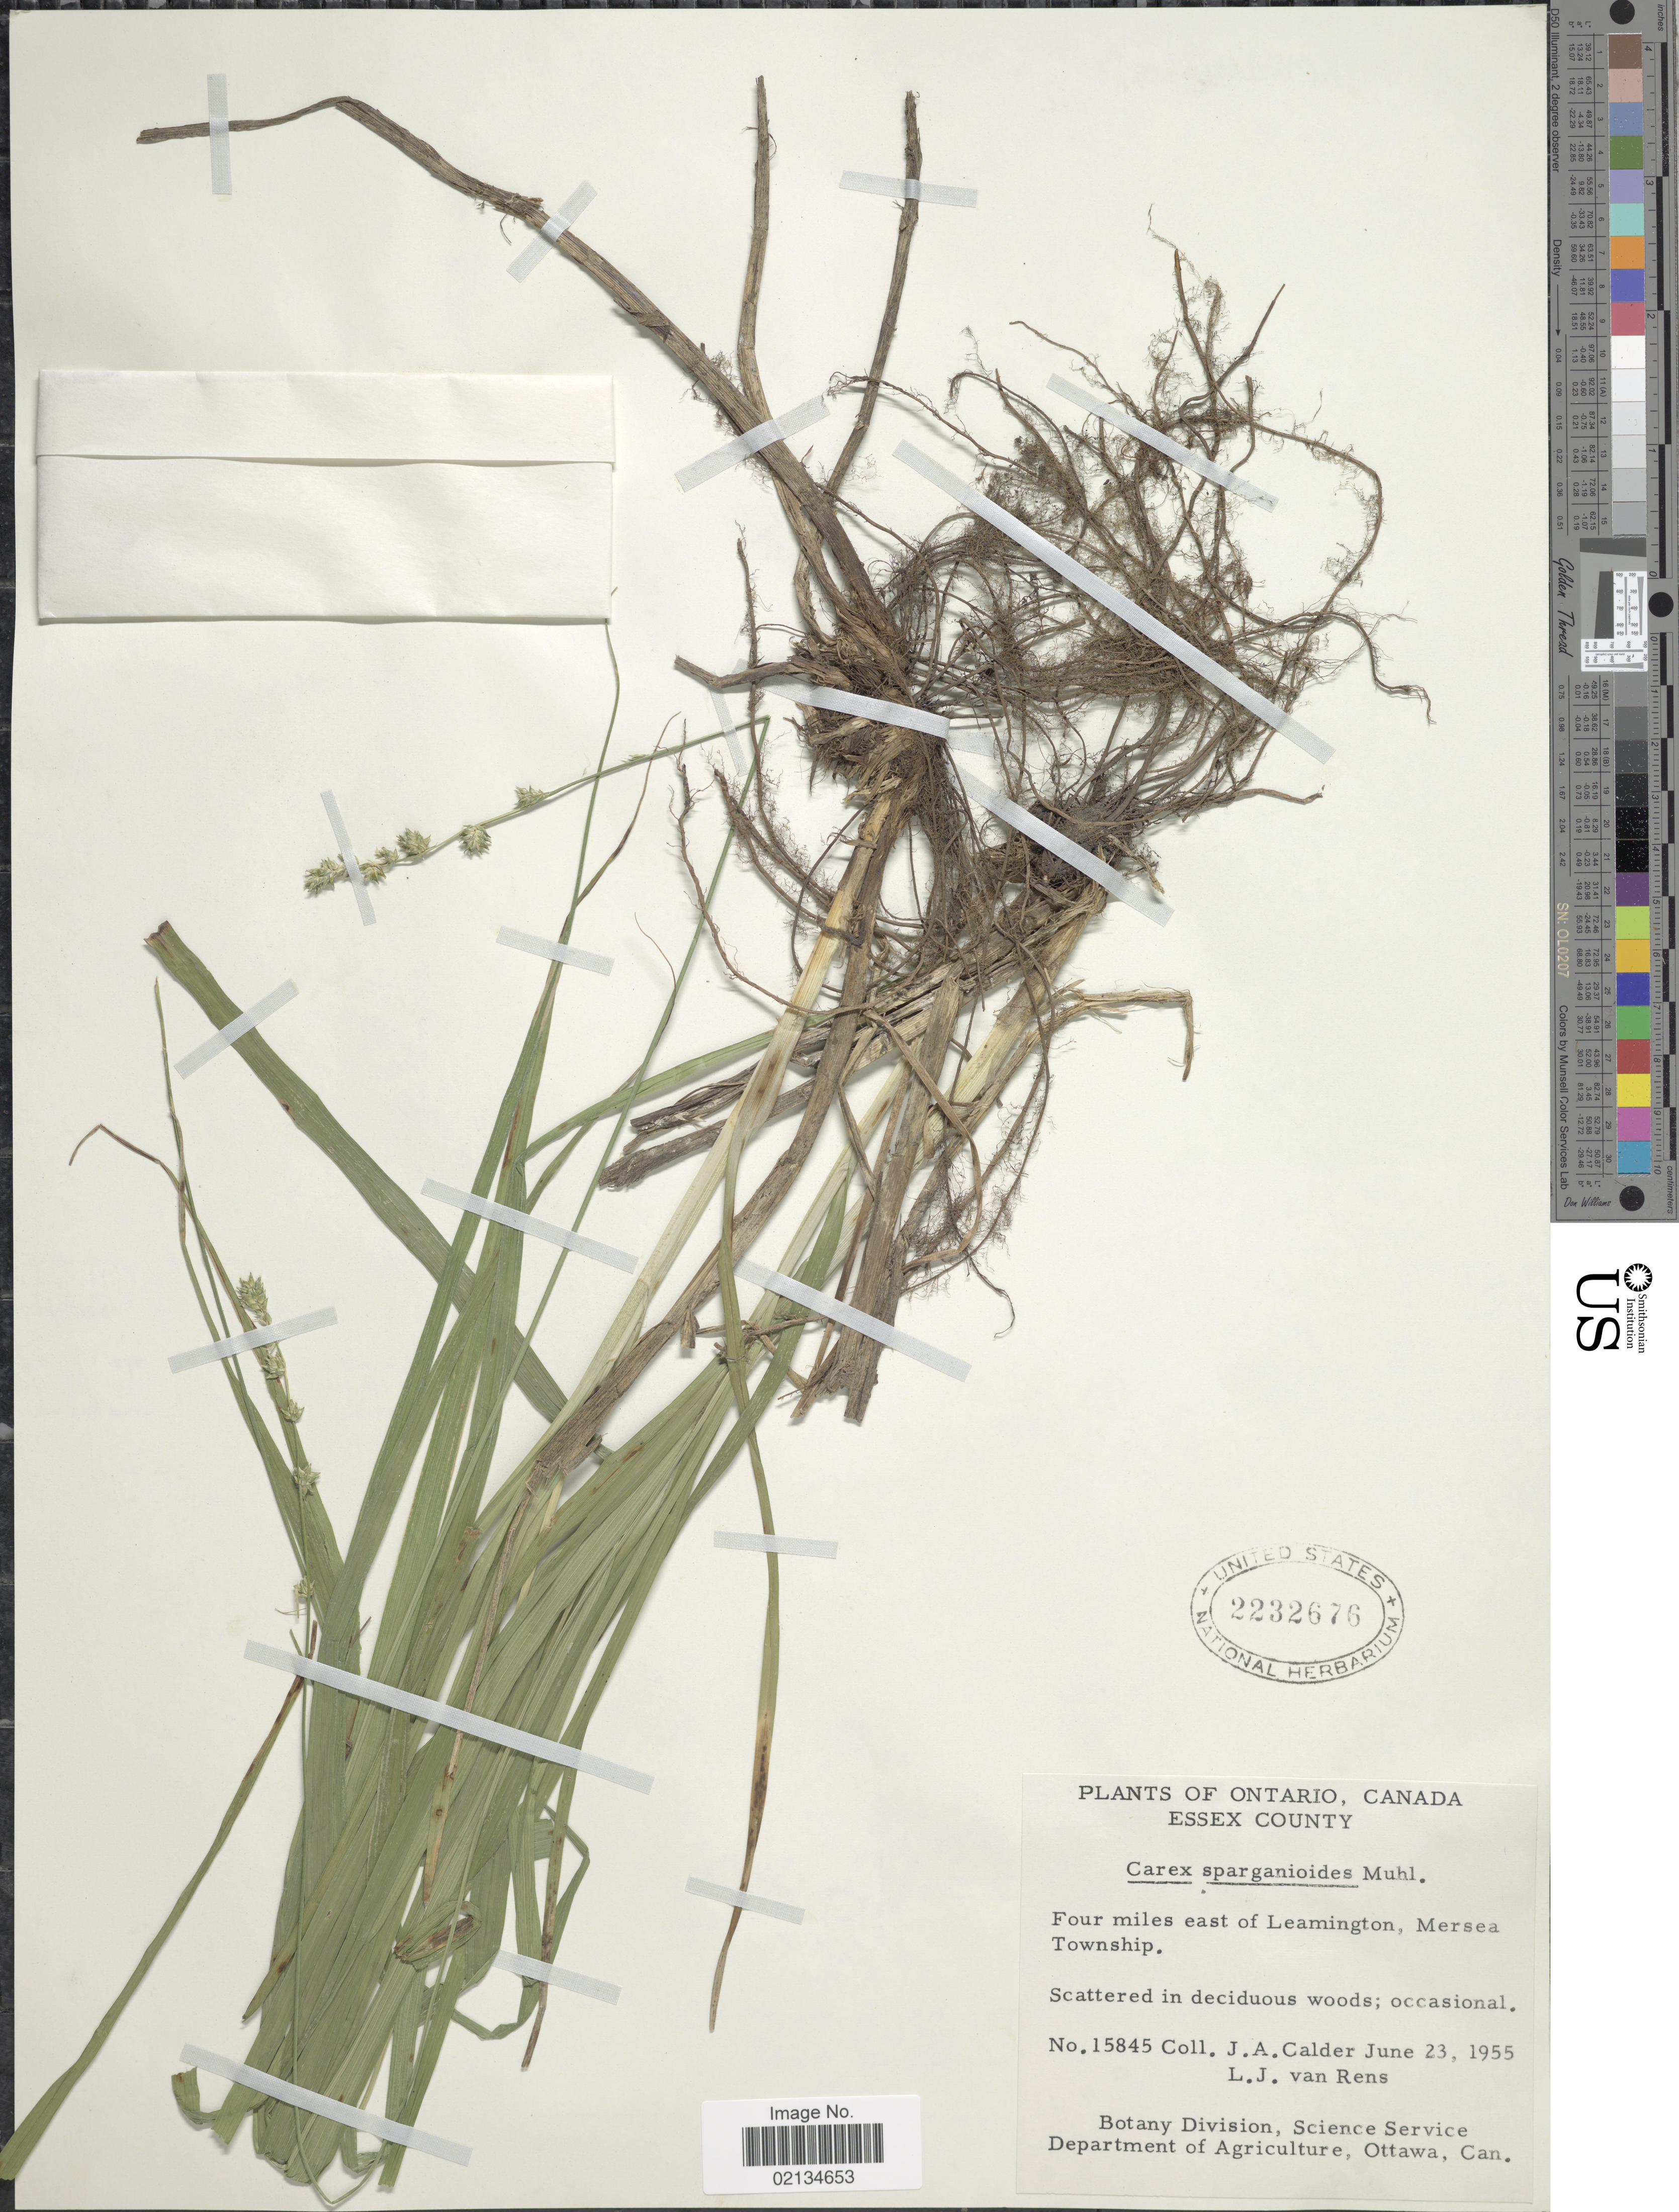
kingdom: Plantae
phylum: Tracheophyta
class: Liliopsida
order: Poales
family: Cyperaceae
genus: Carex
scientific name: Carex sparganioides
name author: Muhl. ex Willd.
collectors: J. A. Calder & L. Rens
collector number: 15845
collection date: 1955-06-23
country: Canada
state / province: Ontario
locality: Essex County, four miles east of Leamington, Mersea Township.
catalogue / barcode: US 2232676